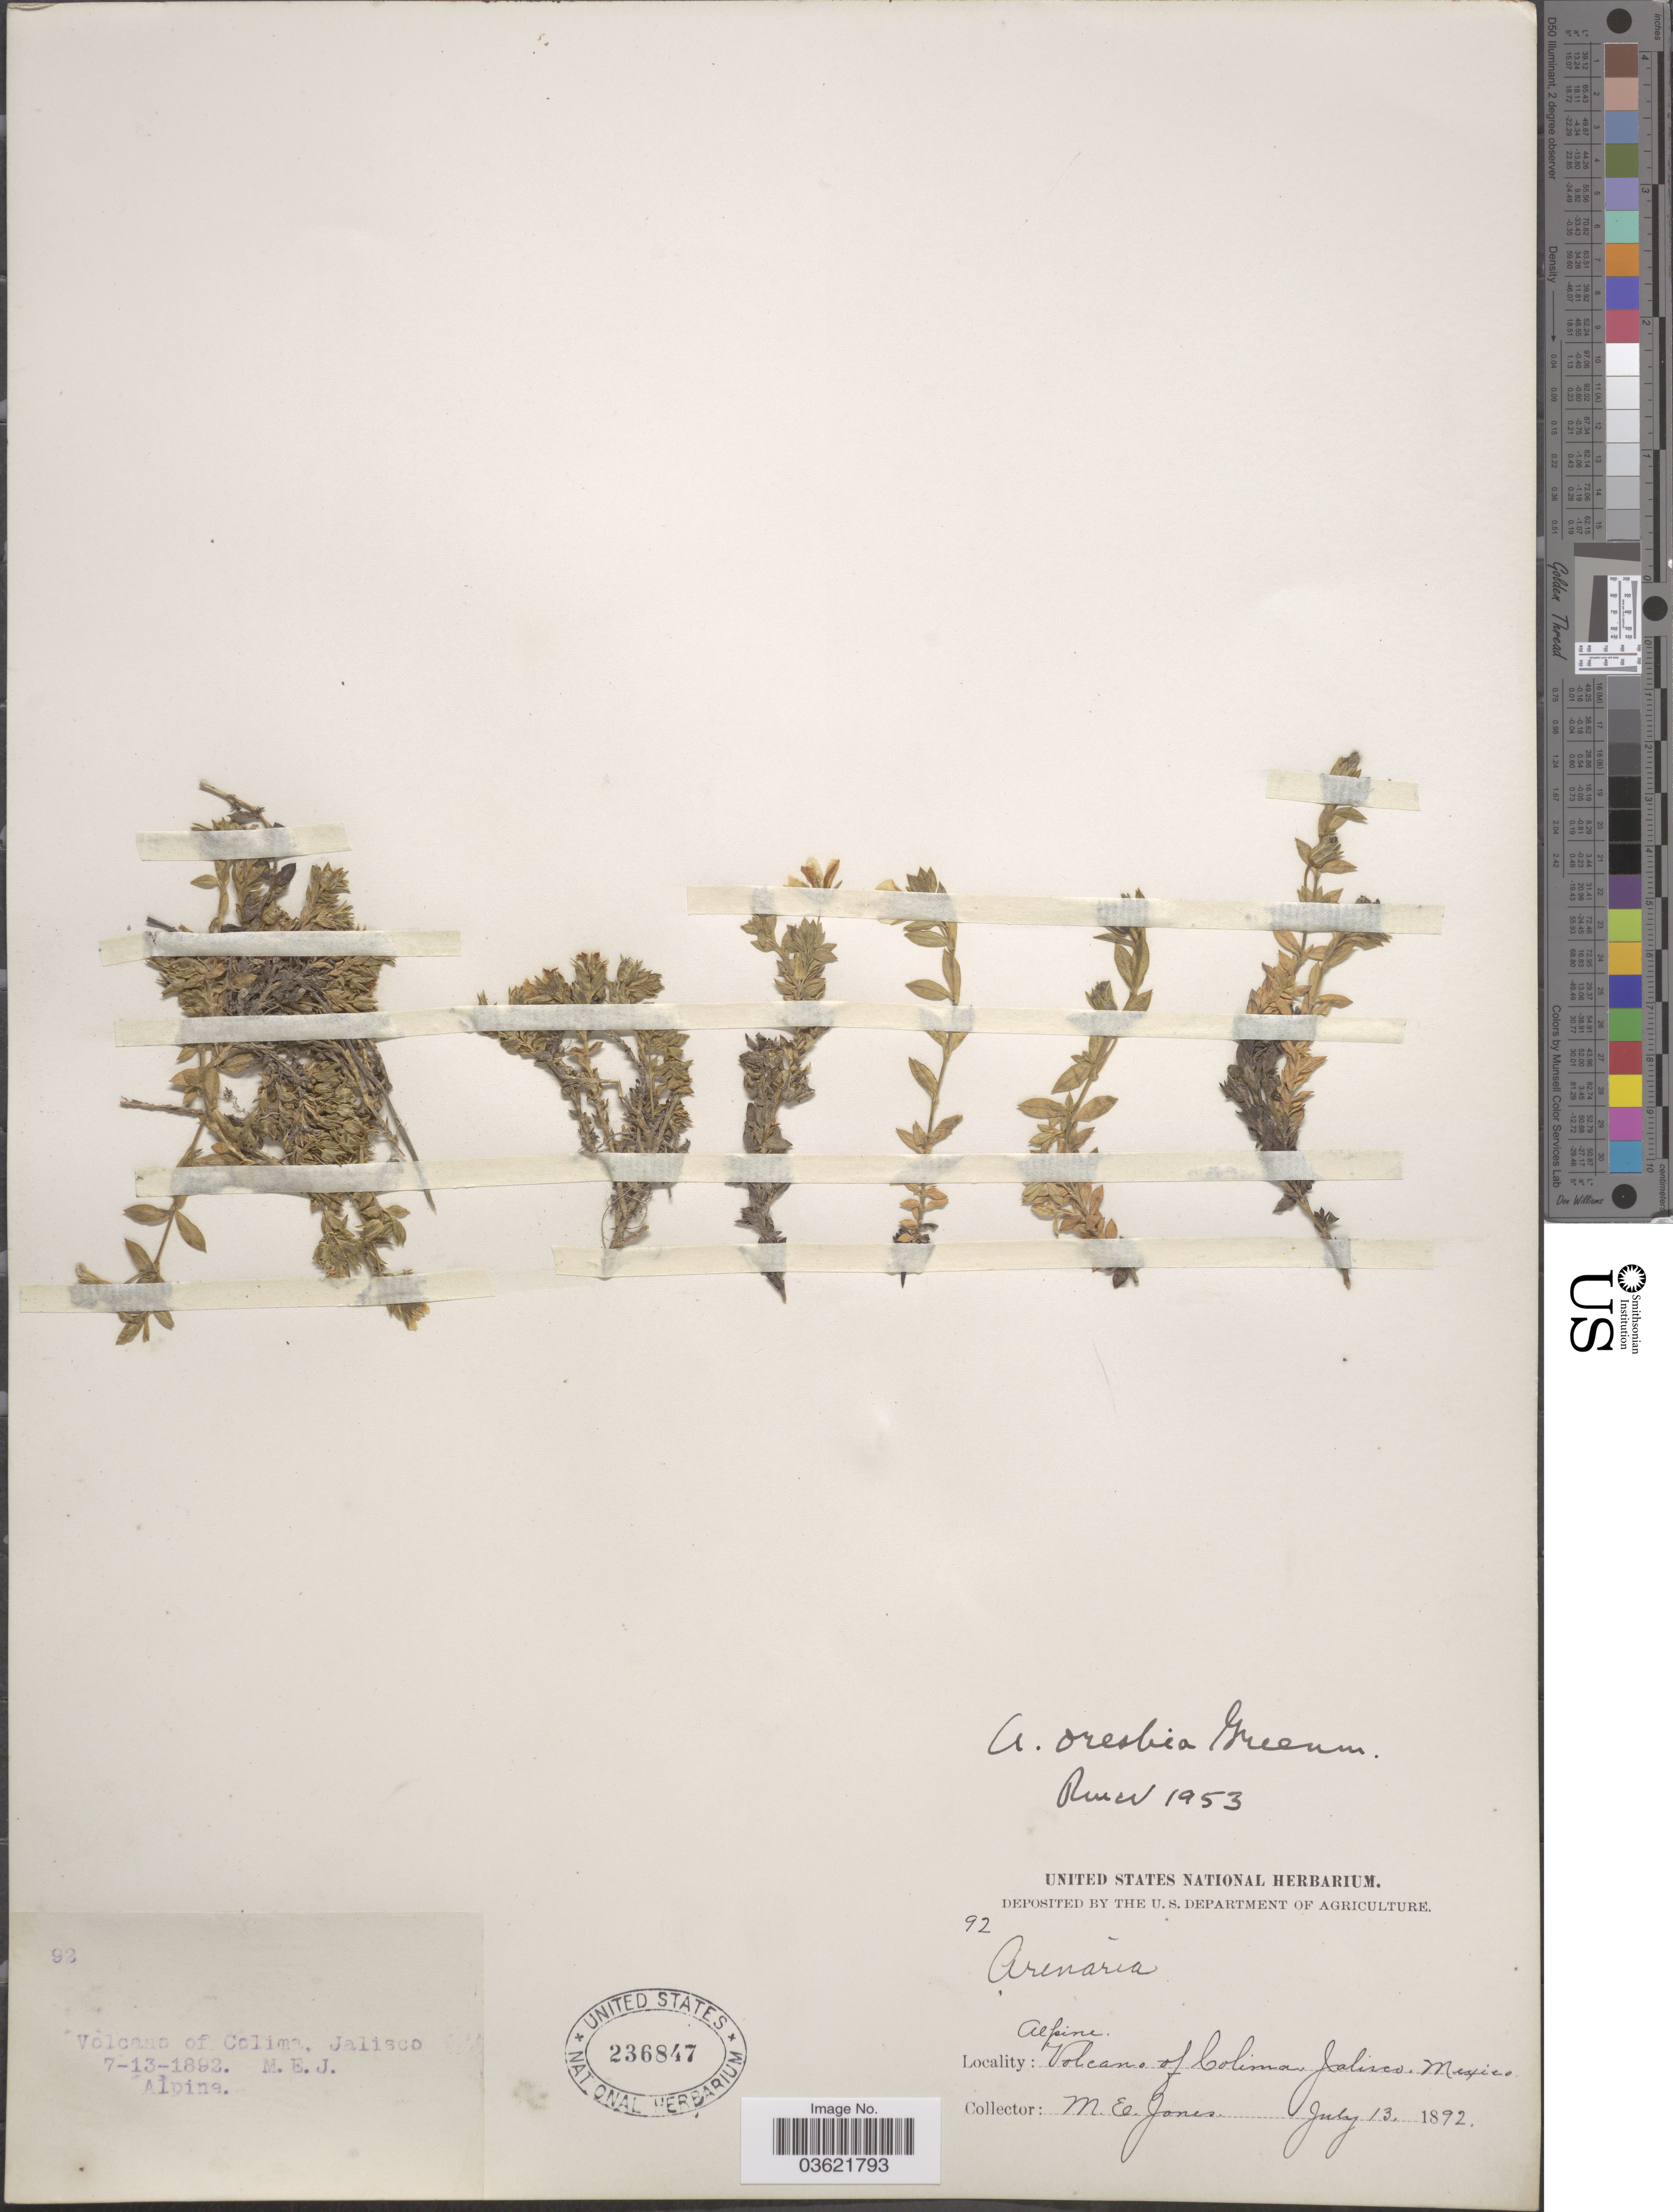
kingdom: Plantae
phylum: Tracheophyta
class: Magnoliopsida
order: Caryophyllales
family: Caryophyllaceae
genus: Arenaria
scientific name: Arenaria oresbia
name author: Greenm.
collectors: M. E. Jones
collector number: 92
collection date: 1892-07-13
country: Mexico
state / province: Jalisco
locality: Volcano de Colima.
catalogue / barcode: US 236847